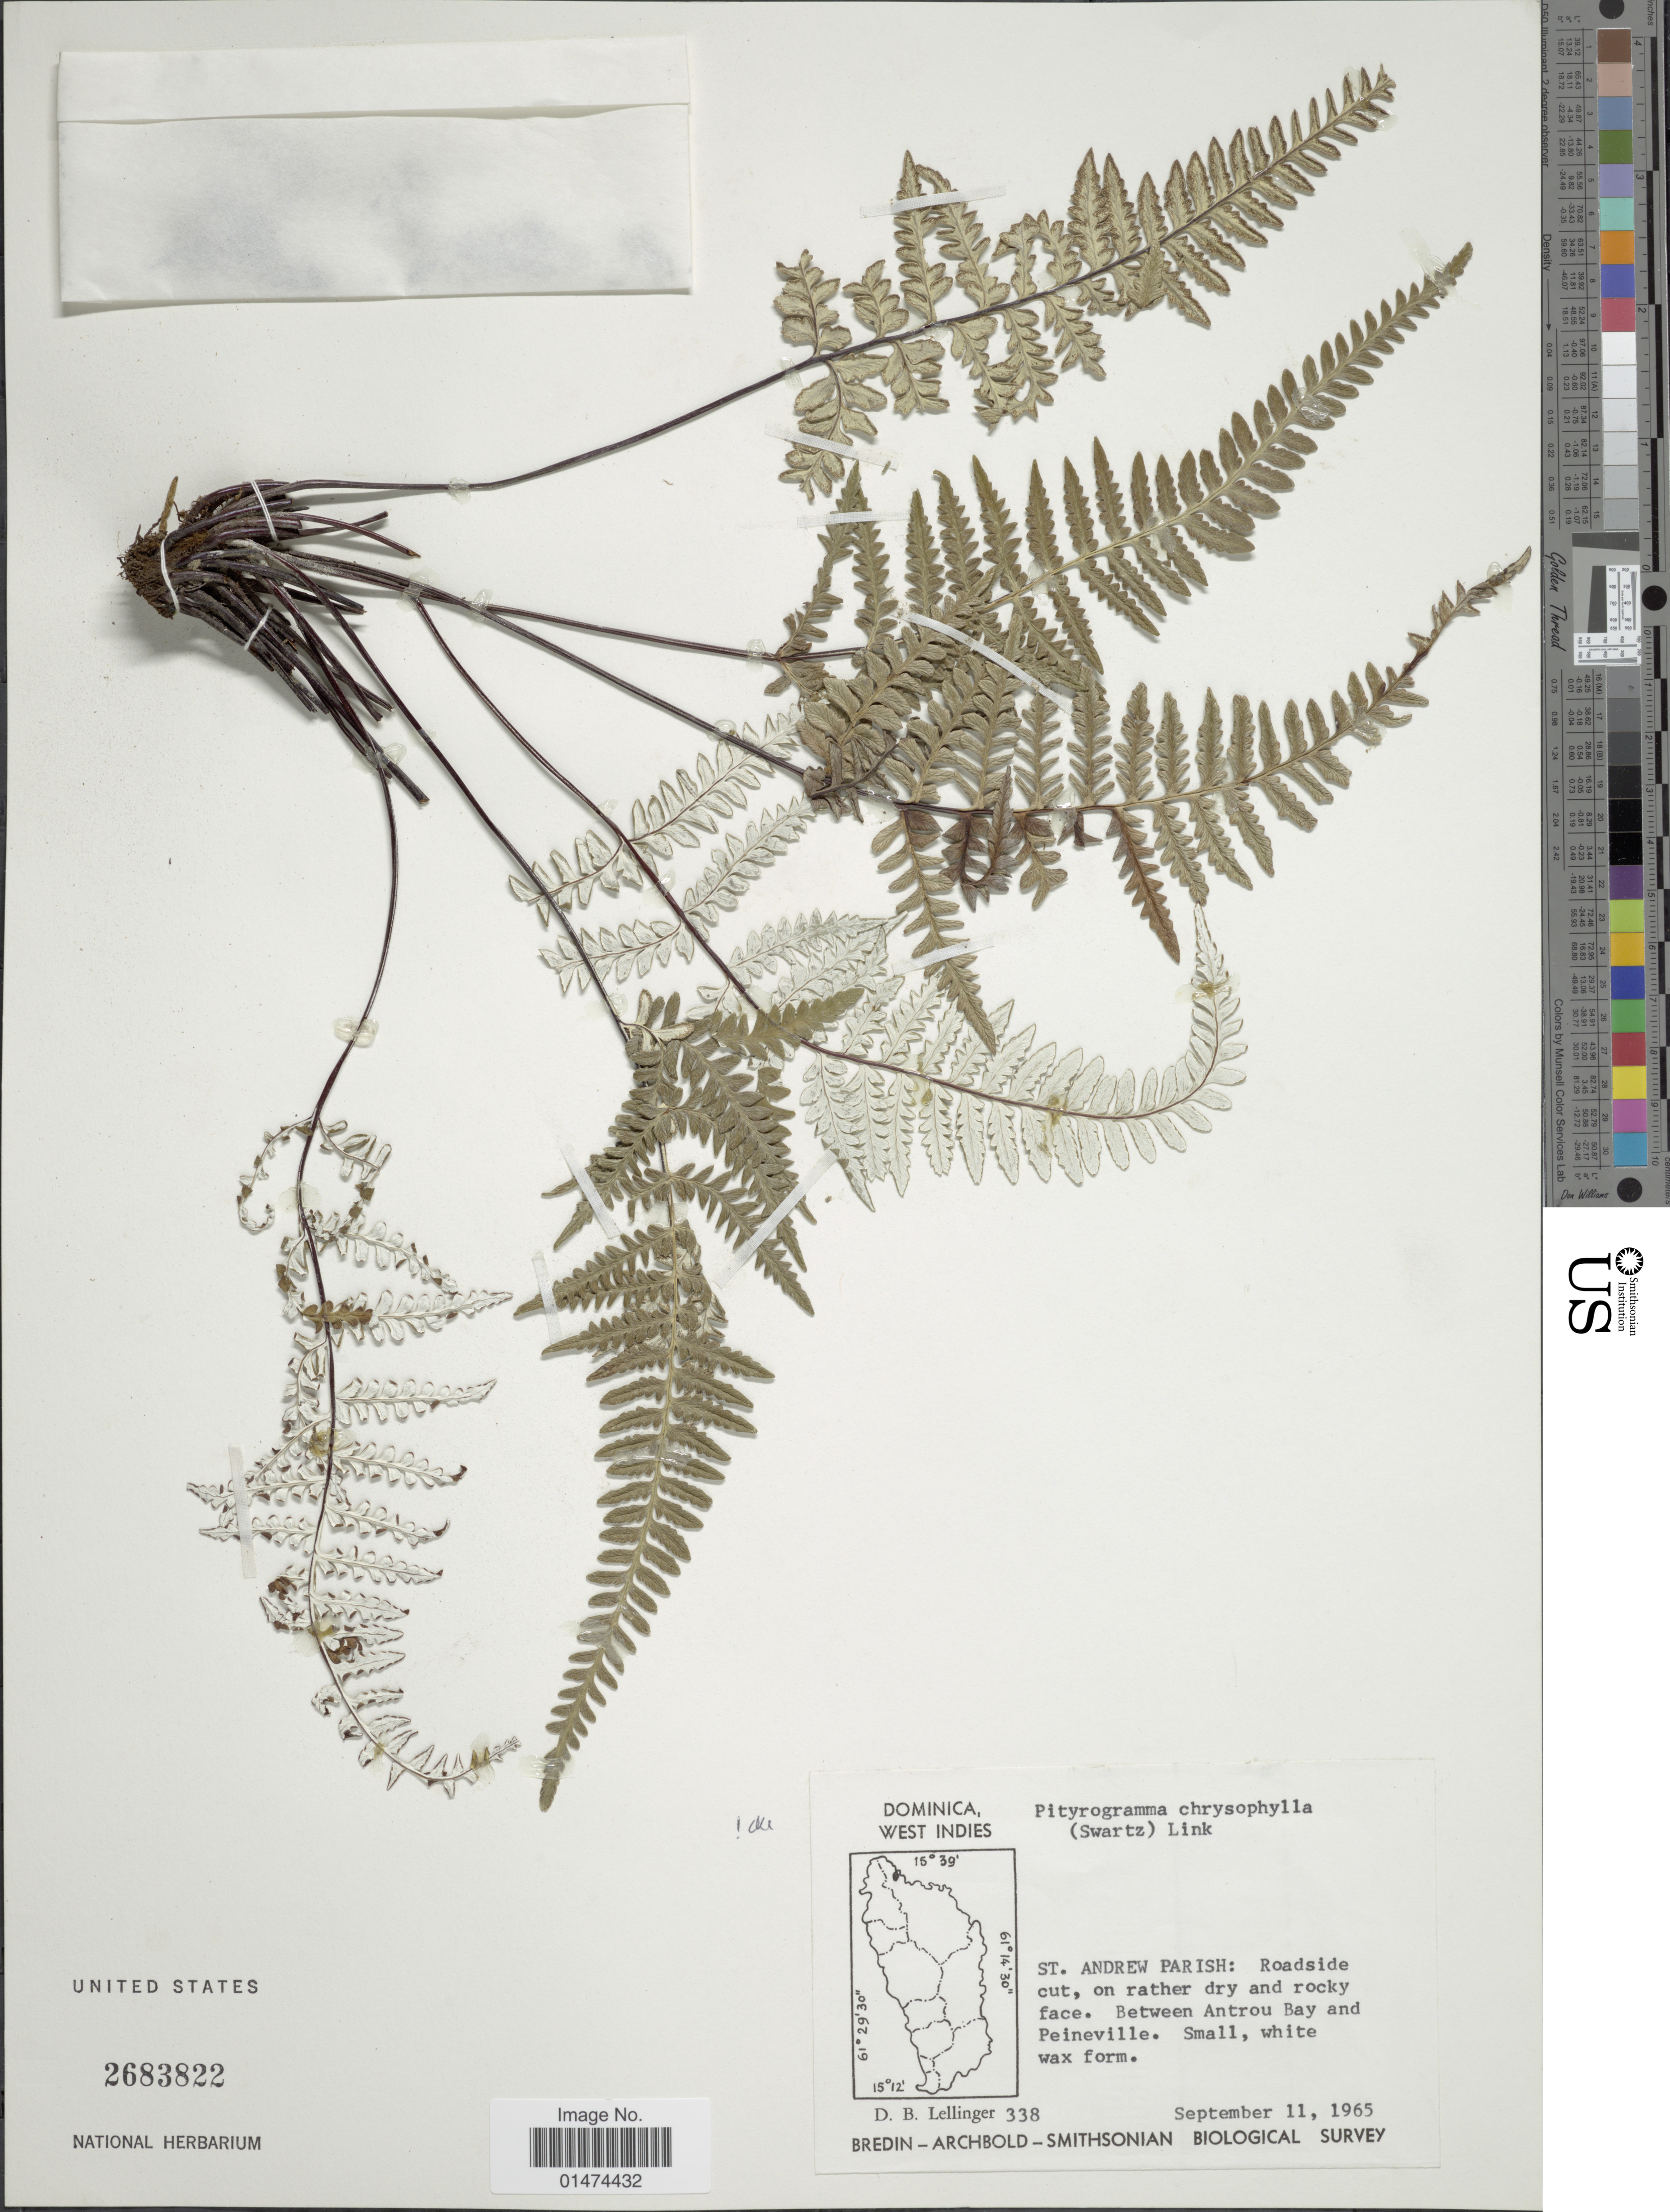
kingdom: Plantae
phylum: Tracheophyta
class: Polypodiopsida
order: Polypodiales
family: Pteridaceae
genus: Pityrogramma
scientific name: Pityrogramma chrysophylla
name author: (Sw.) Link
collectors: D. B. Lellinger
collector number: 338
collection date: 1965-09-11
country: Dominica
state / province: St. Andrew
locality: Between Antrou Bay and Peineville.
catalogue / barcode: US 2683822